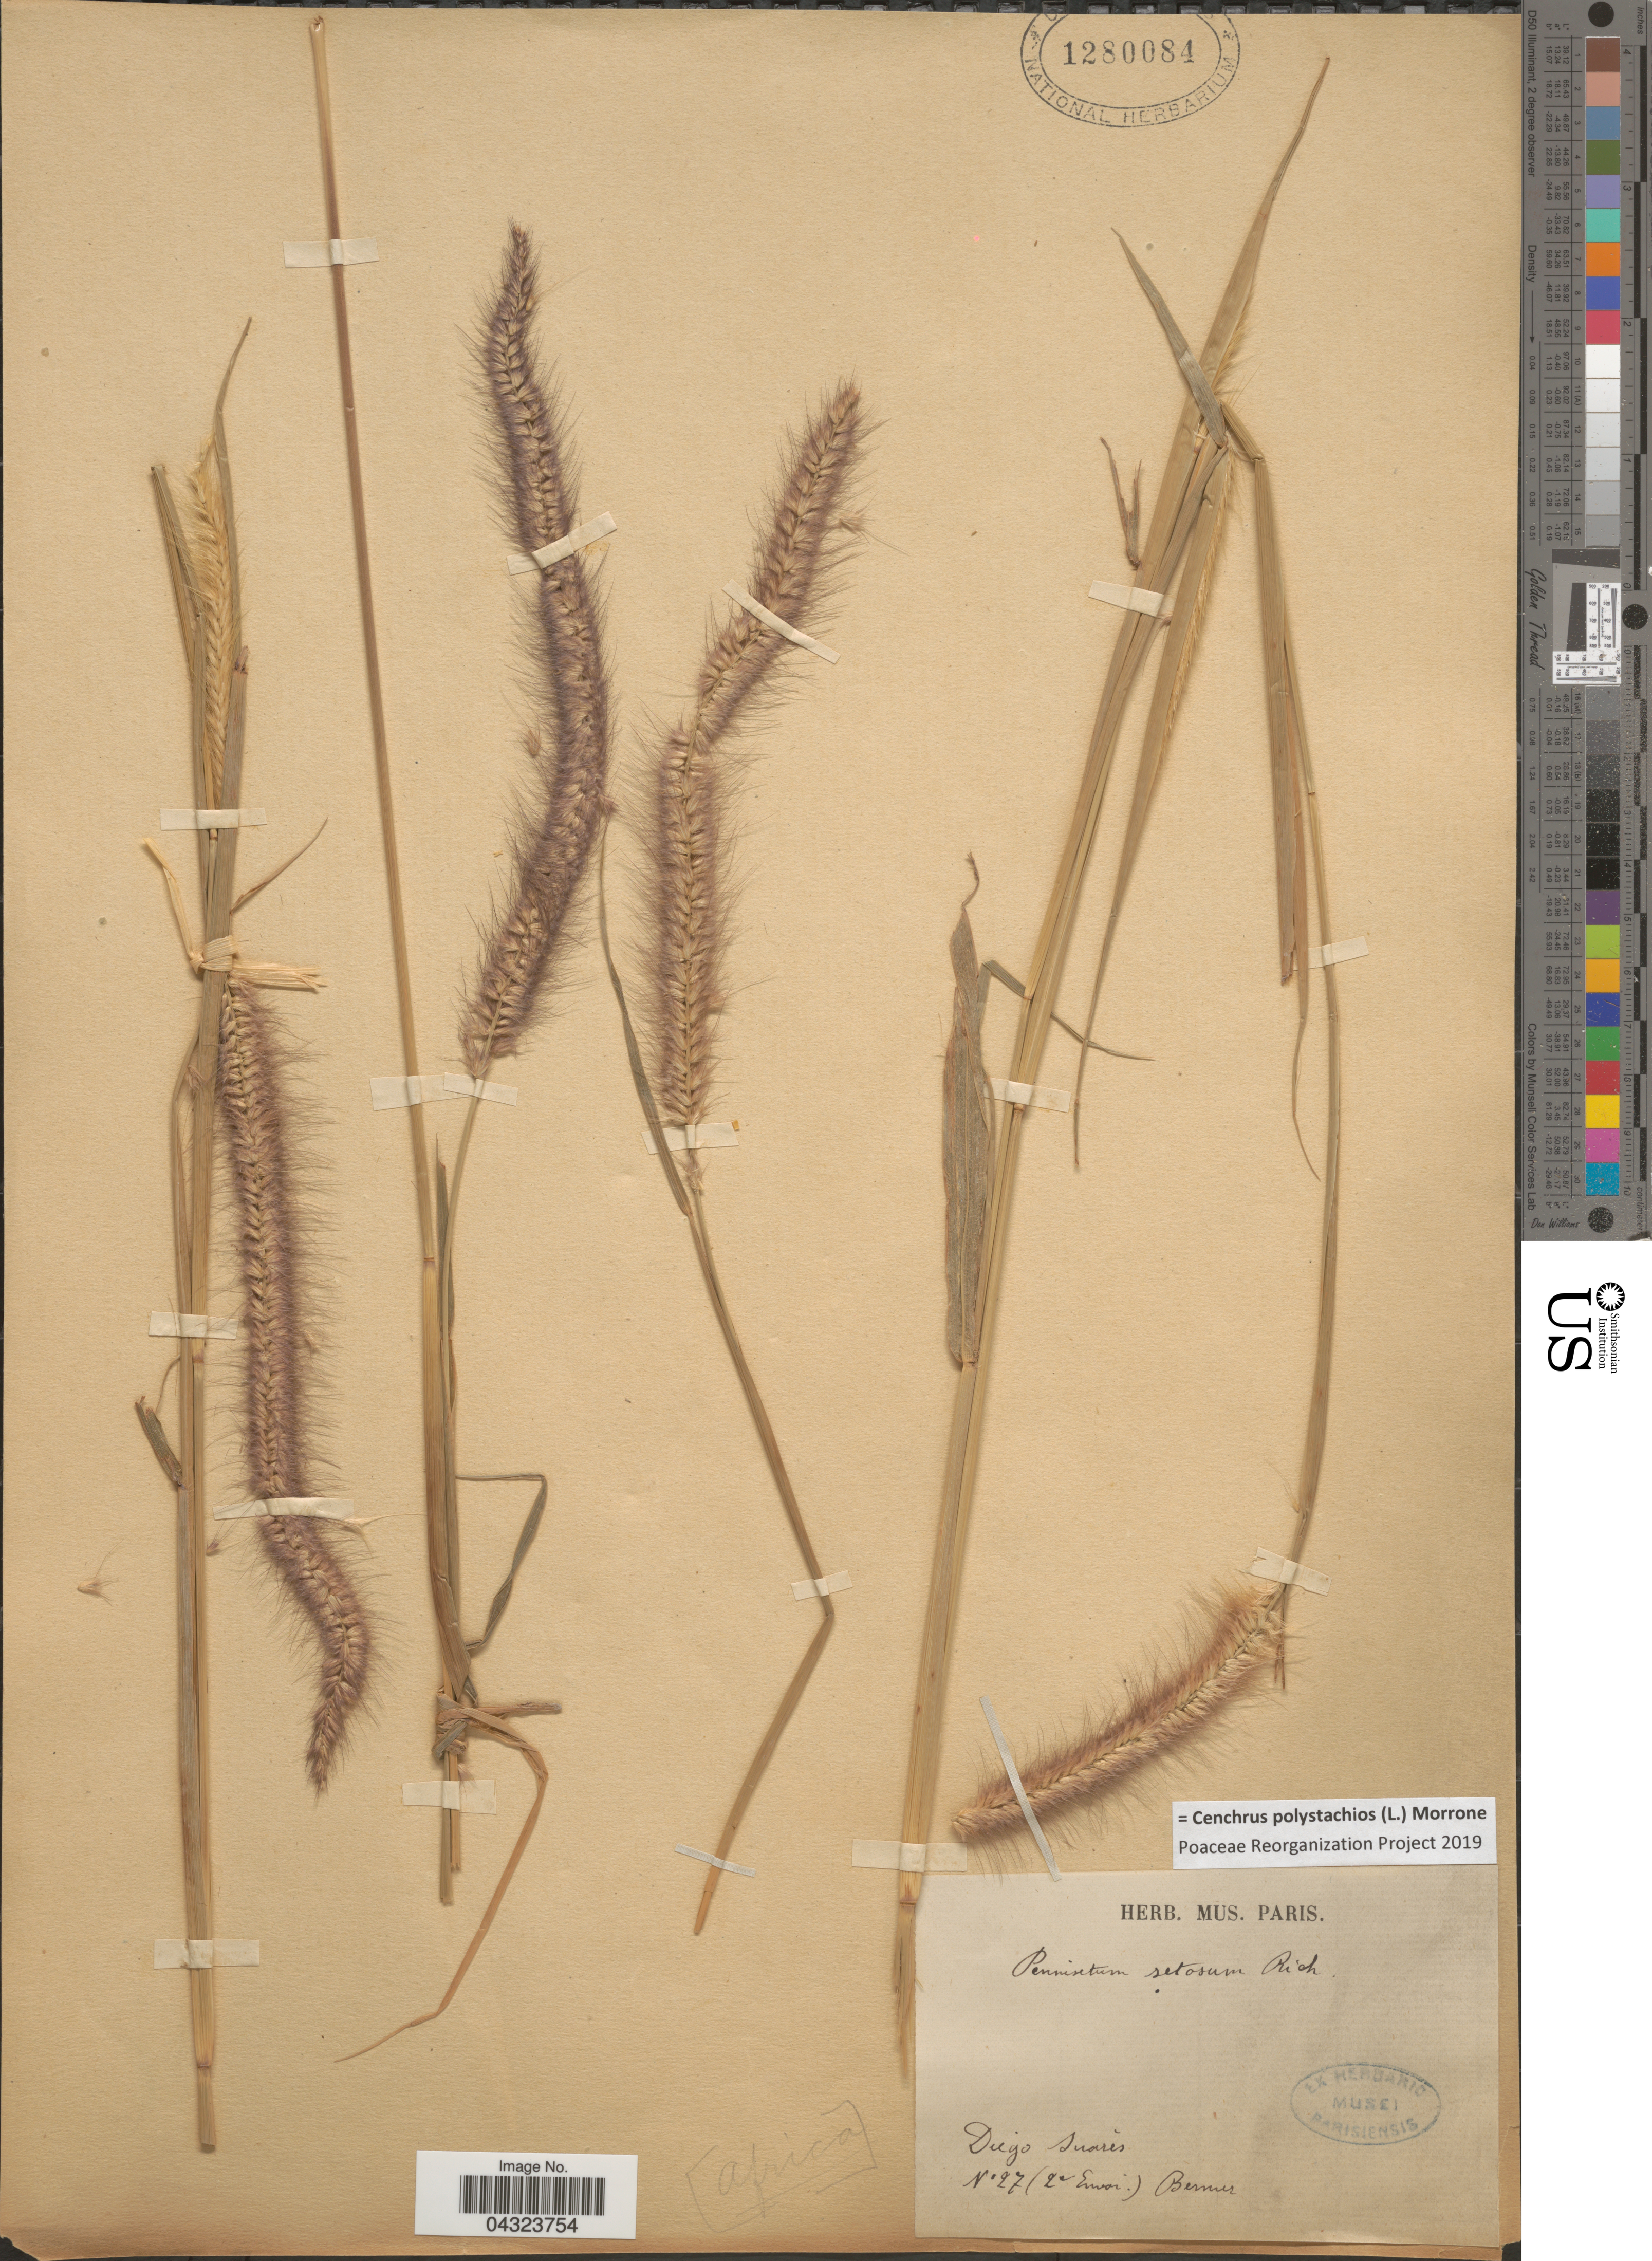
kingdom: Plantae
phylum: Tracheophyta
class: Liliopsida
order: Poales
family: Poaceae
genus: Cenchrus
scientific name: Cenchrus polystachios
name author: (L.) Morrone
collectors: Bermer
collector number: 27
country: Madagascar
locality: Africa. Diego Suarès.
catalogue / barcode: US 1280084